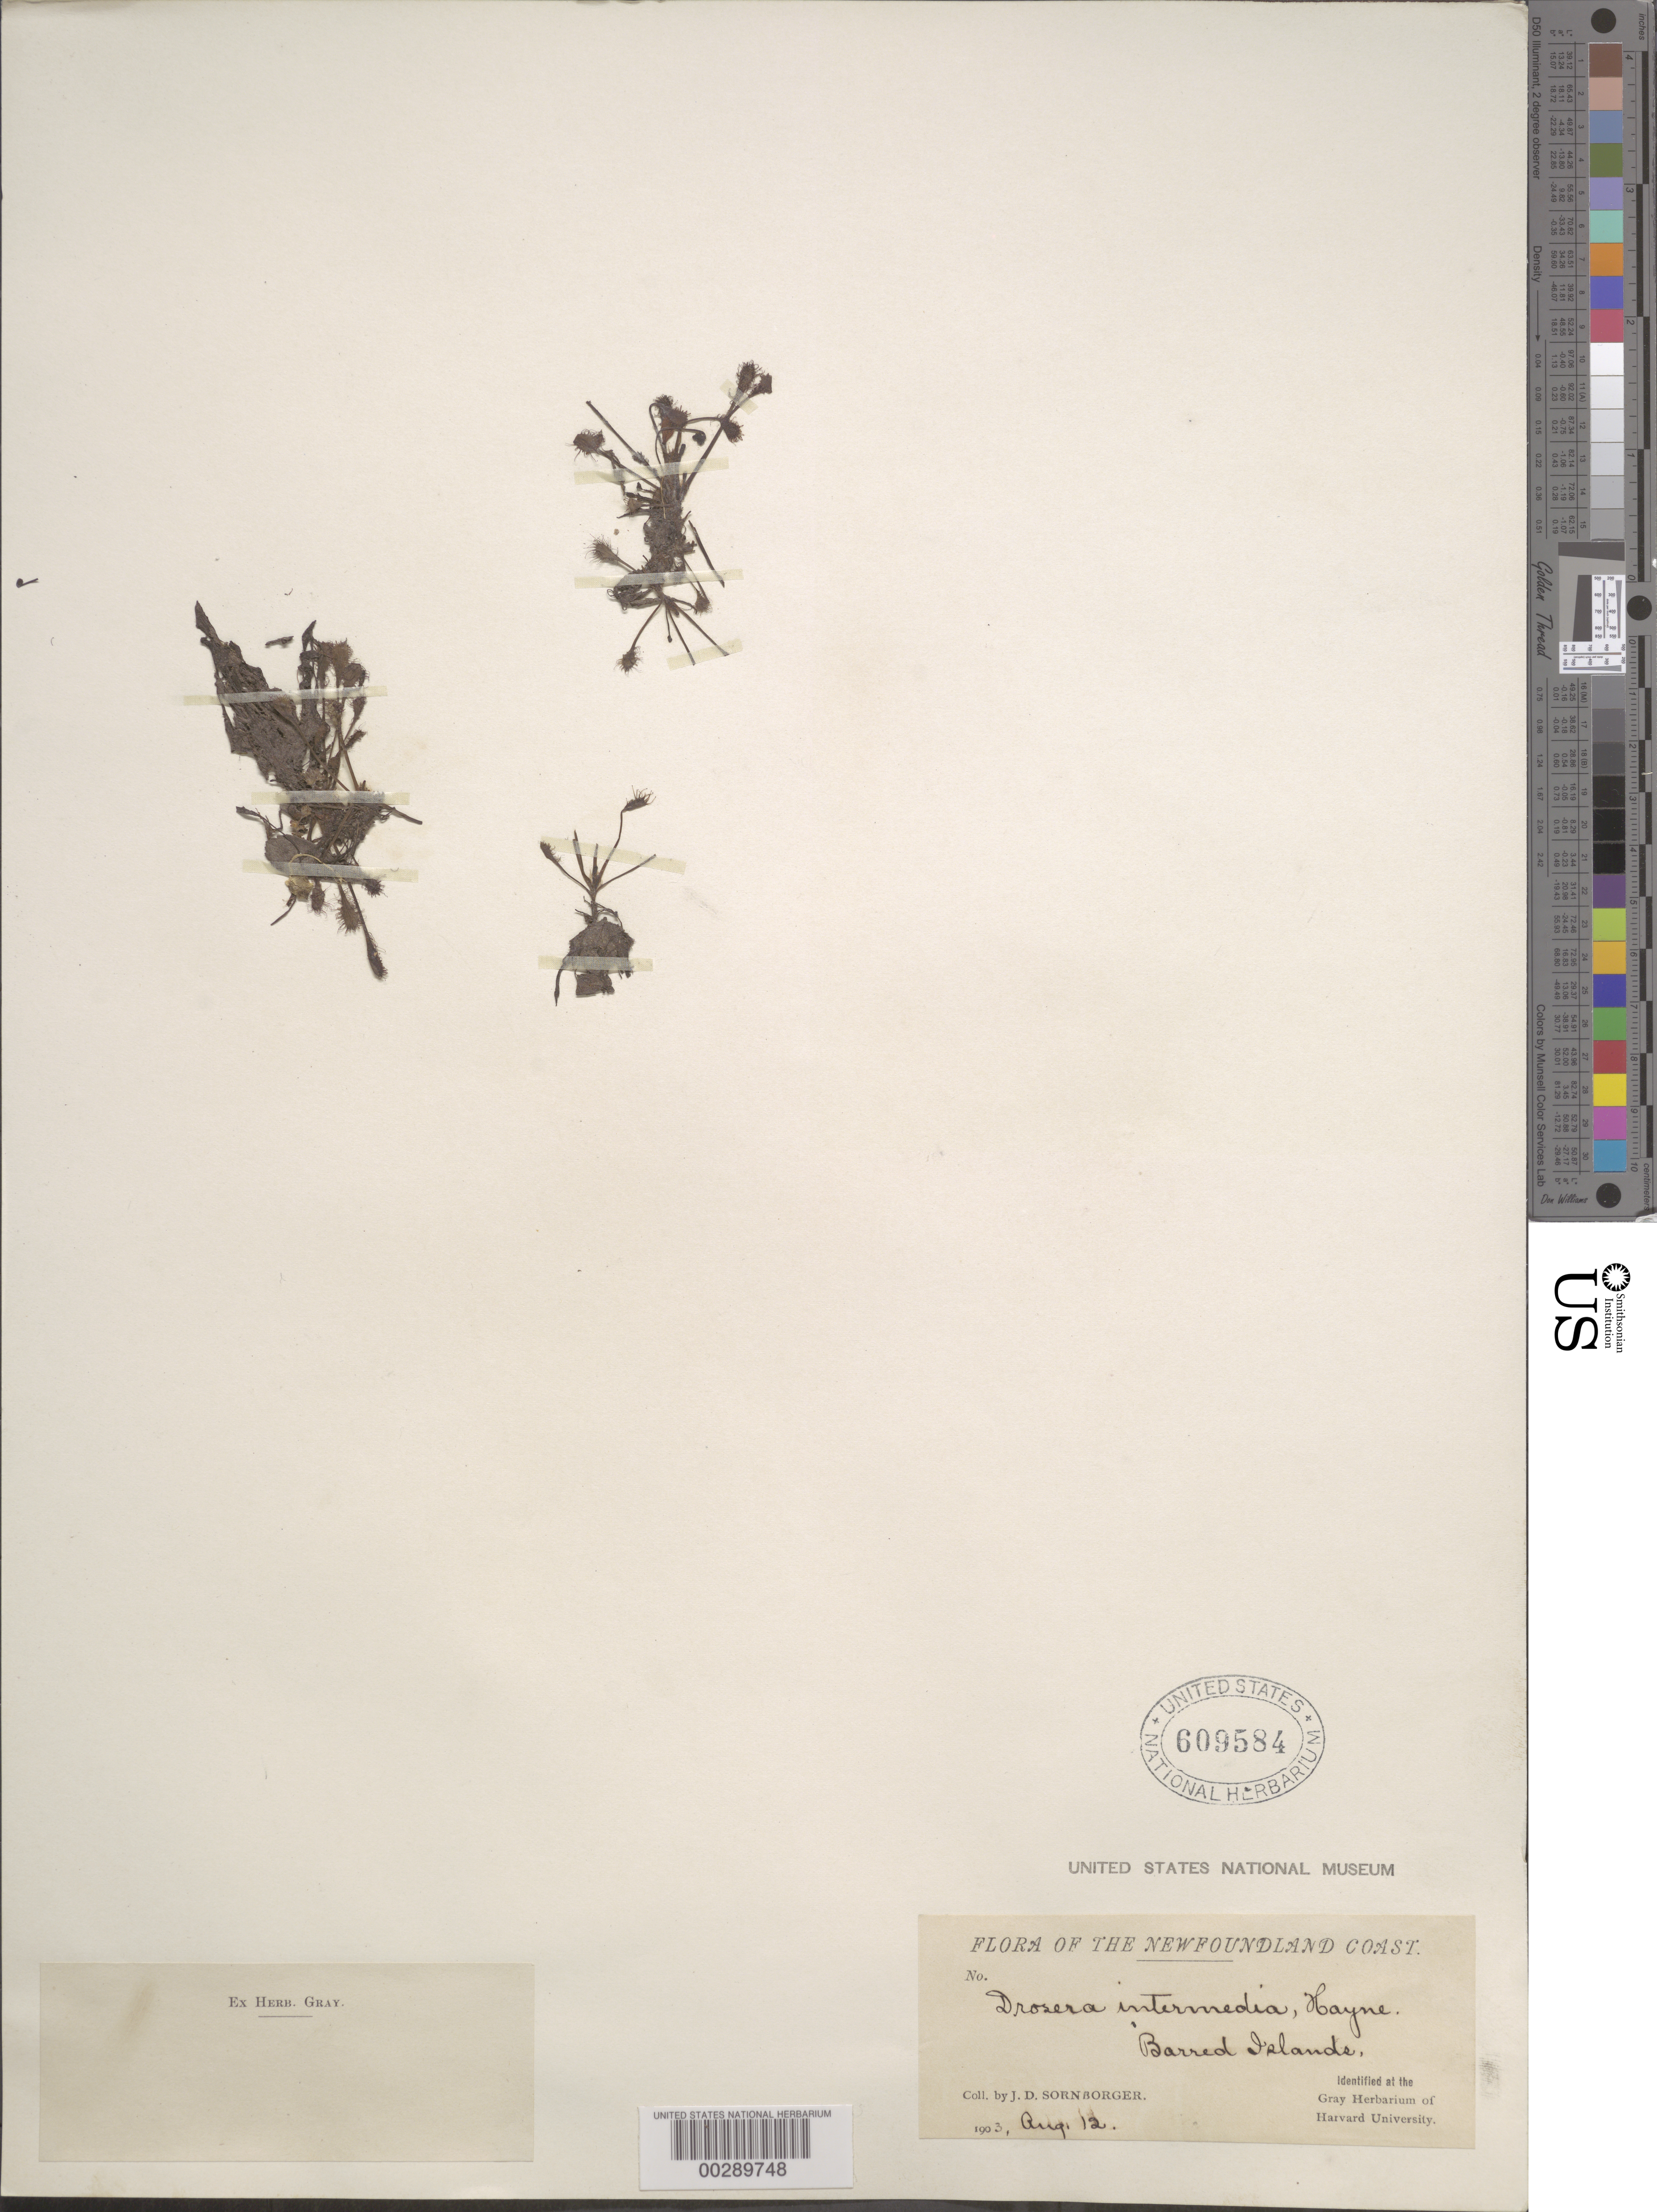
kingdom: Plantae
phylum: Tracheophyta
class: Magnoliopsida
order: Caryophyllales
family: Droseraceae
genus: Drosera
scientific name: Drosera intermedia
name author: Hayne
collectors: J. Sornborger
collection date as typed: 12 Aug 1903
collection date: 1903-08-12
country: Canada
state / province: Newfoundland and Labrador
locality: Barred is.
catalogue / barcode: US 609584